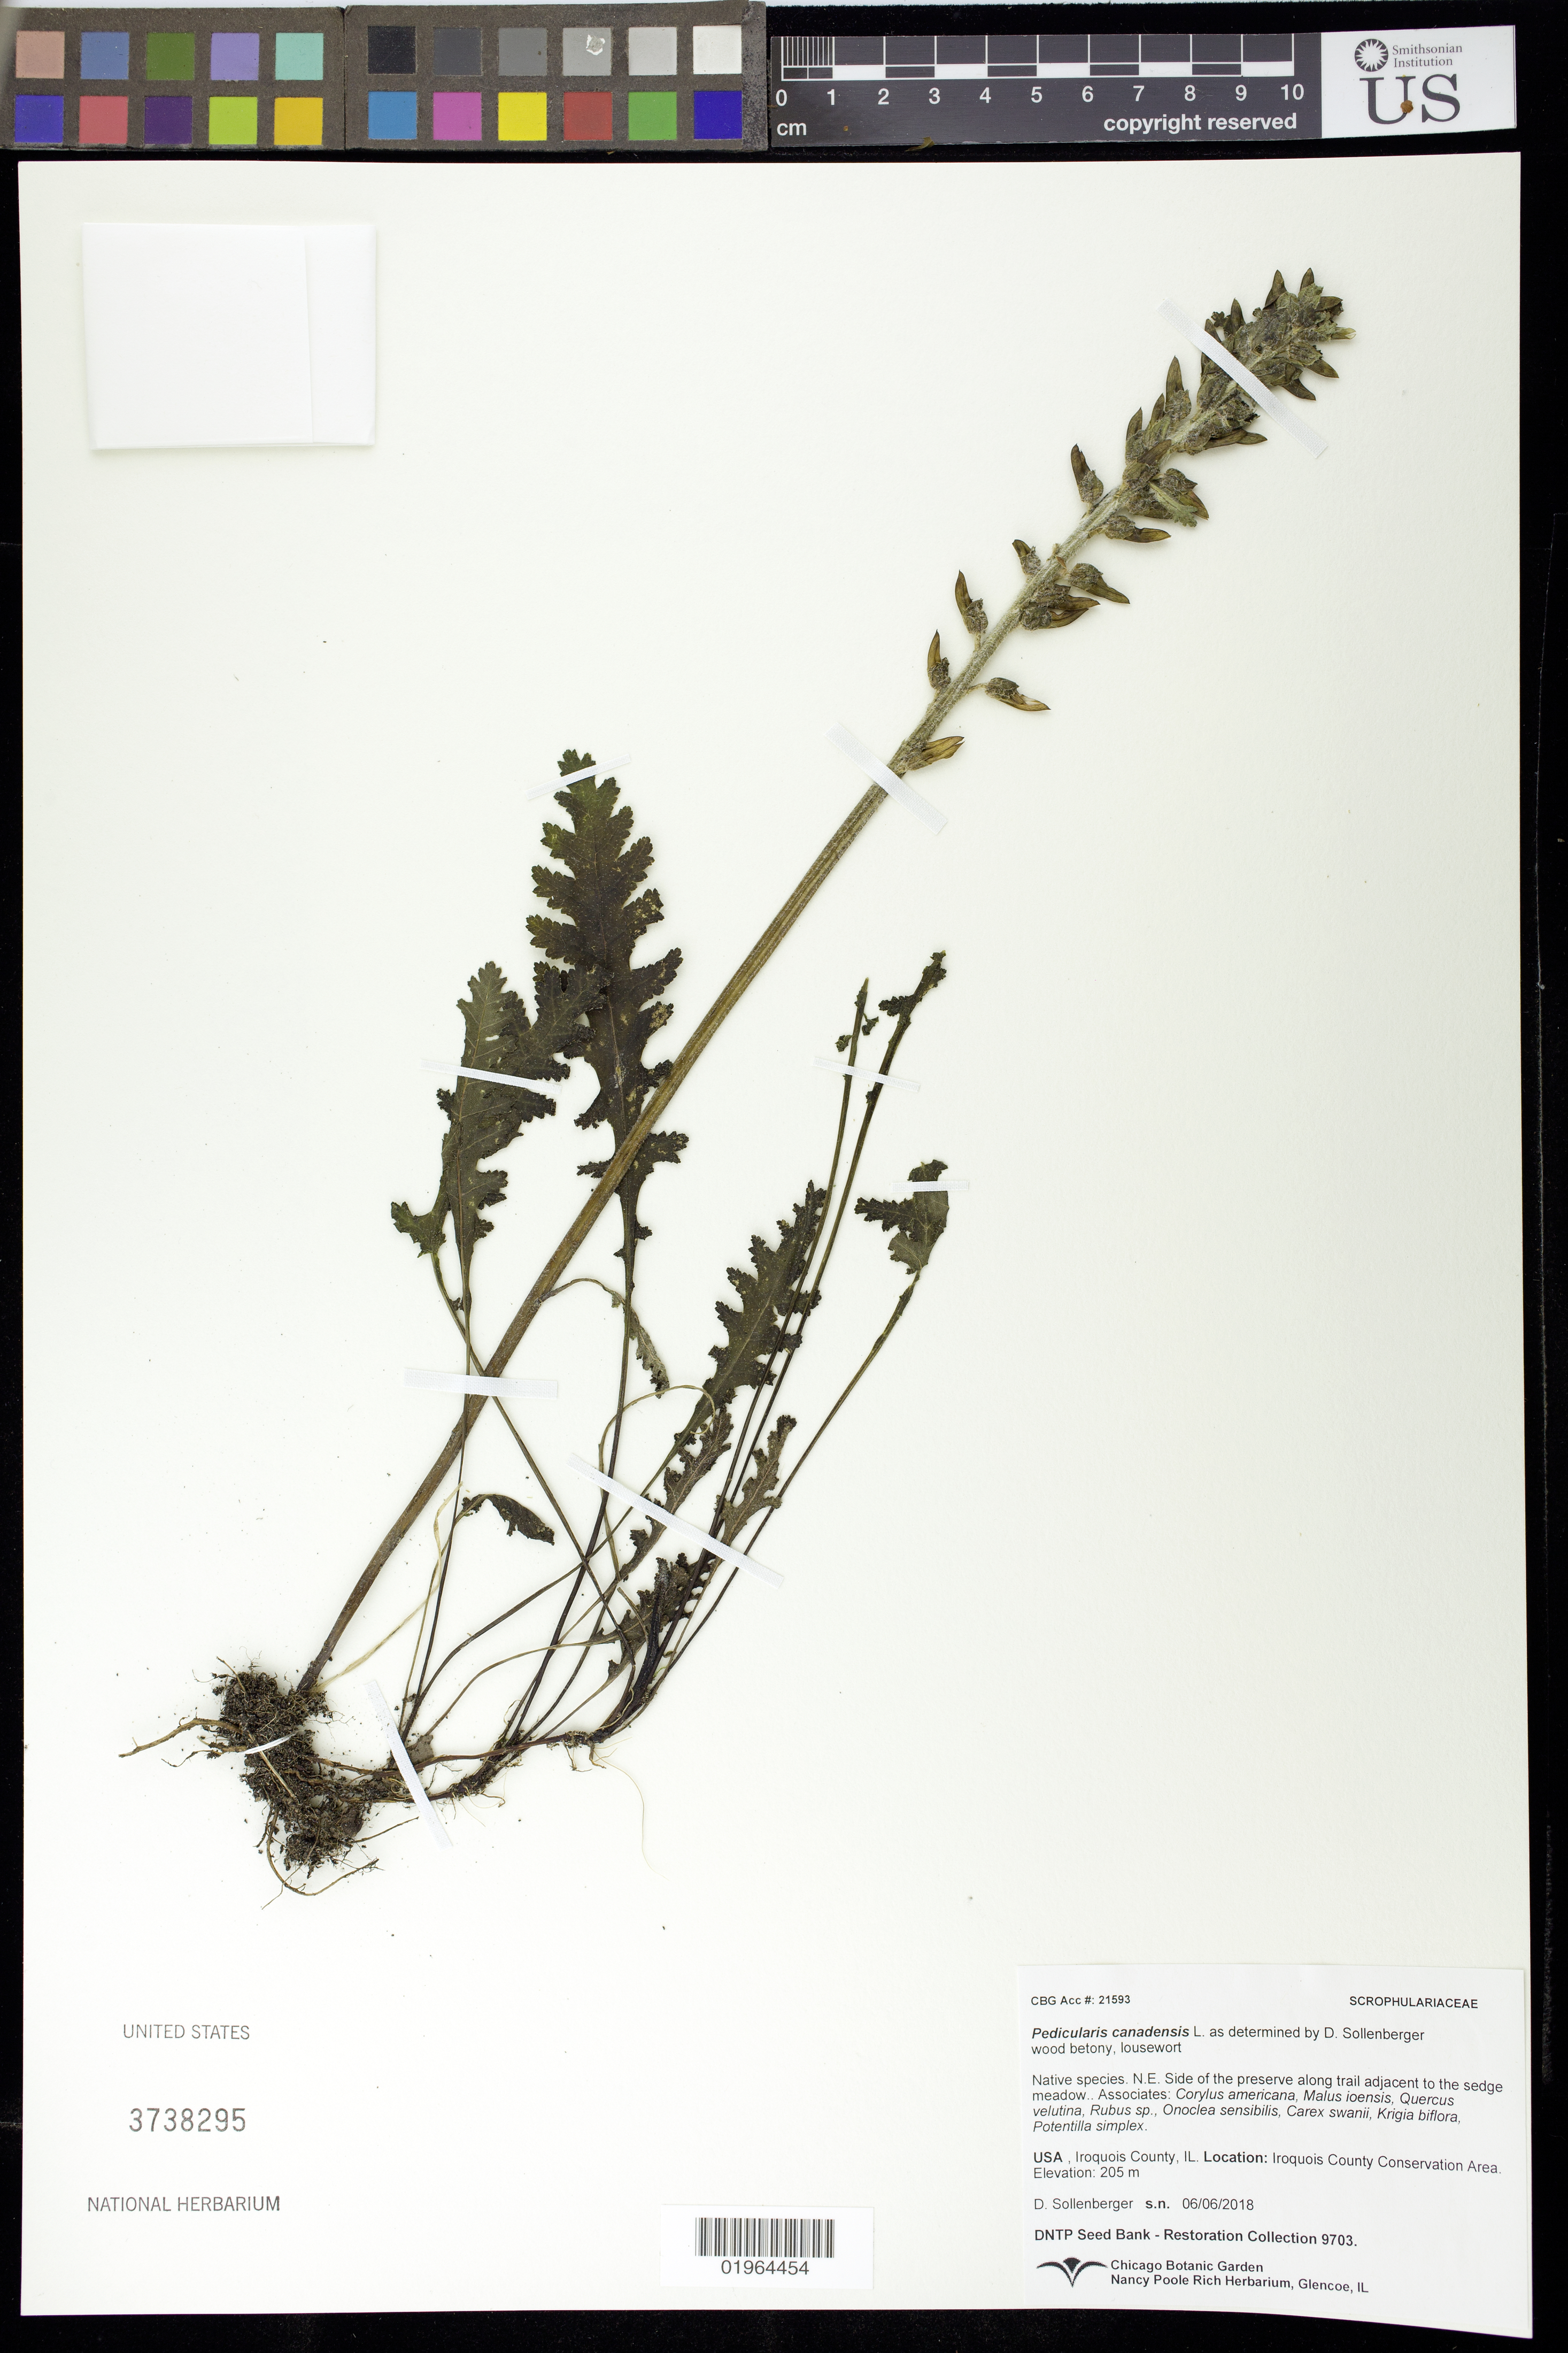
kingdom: Plantae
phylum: Tracheophyta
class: Magnoliopsida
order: Lamiales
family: Orobanchaceae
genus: Pedicularis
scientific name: Pedicularis canadensis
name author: L.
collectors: D. Sollenberger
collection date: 2018-06-06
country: United States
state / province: Illinois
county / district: Iroquois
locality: Iroquois County Conservation Area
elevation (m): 205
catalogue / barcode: US 3738295